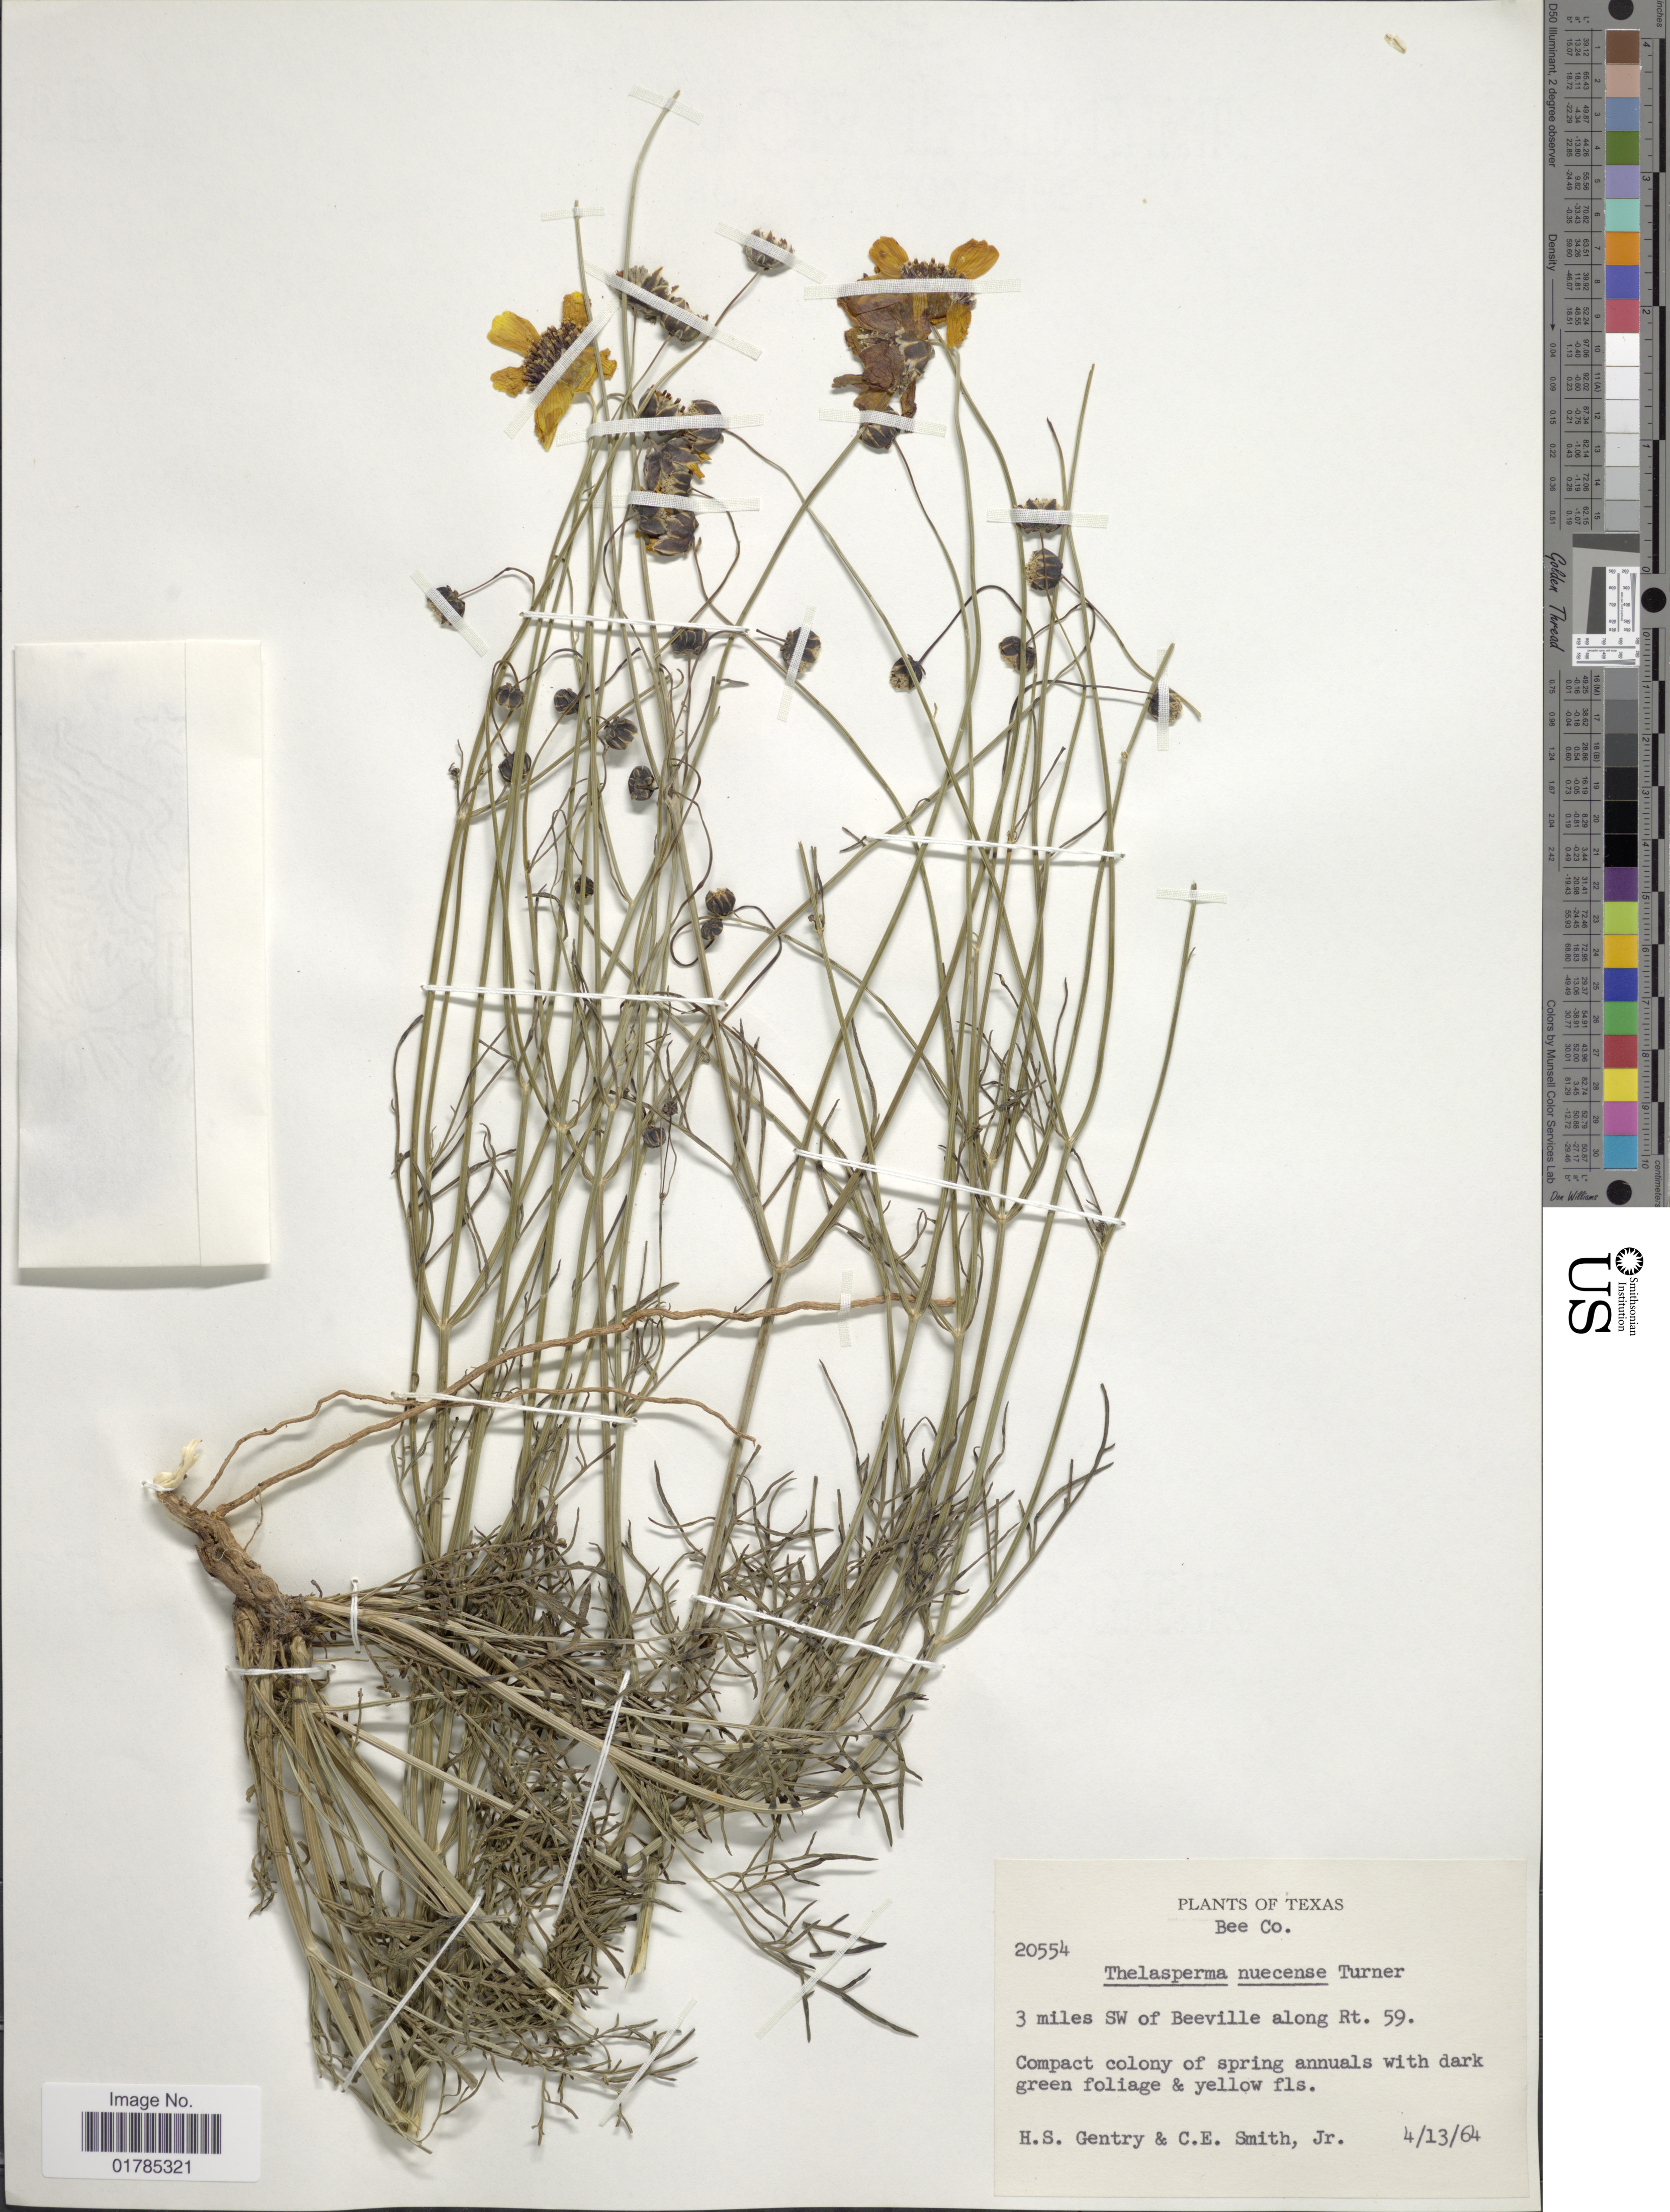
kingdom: Plantae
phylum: Tracheophyta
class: Magnoliopsida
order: Asterales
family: Asteraceae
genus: Thelesperma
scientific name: Thelesperma nuecense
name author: B.L. Turner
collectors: H. S. Gentry & C. E. Smith Jr.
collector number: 20554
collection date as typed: Transcribed d/m/y: 13/4/64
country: United States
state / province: Texas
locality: Bee Co. 3 miles SW of Beeville along Rt. 59